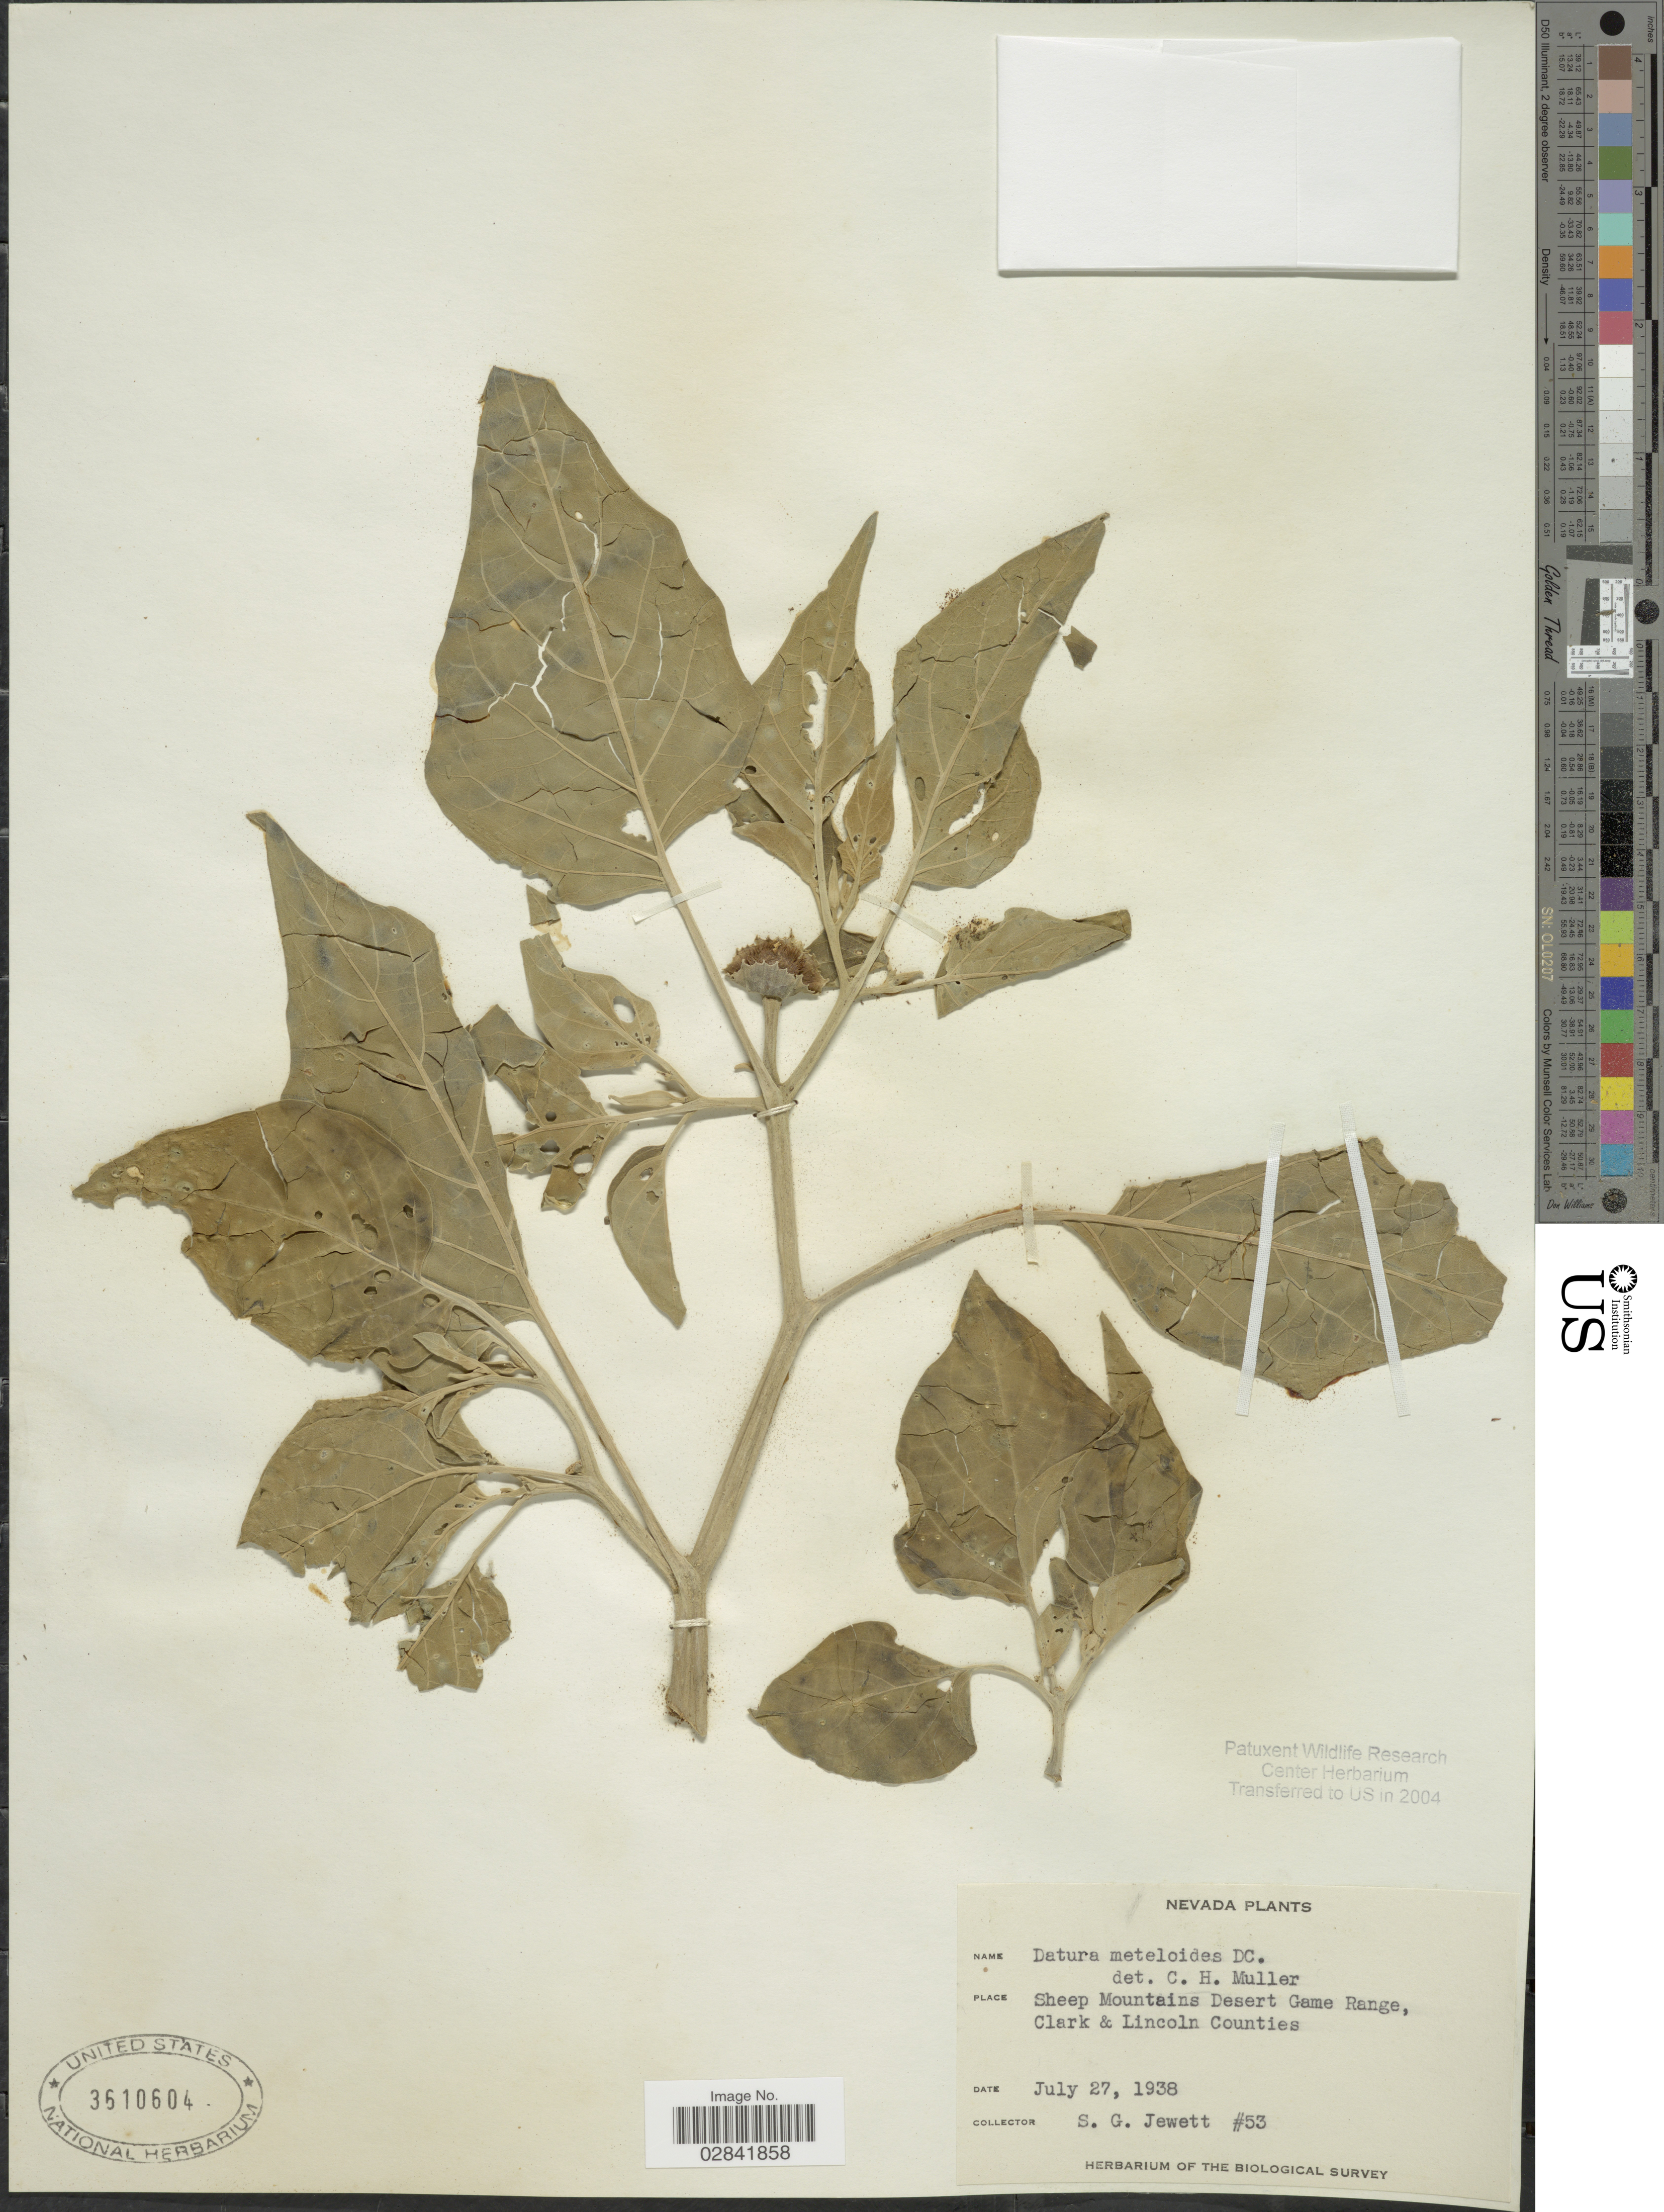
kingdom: Plantae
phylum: Tracheophyta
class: Magnoliopsida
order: Solanales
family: Solanaceae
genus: Datura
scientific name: Datura innoxia subsp. quinquecuspidata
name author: (Torr.) A.S. Barclay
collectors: S. Jewett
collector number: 53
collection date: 1938-07-27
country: United States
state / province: Nevada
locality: Sheep Mountains Desert Game Range, Clark & Lincoln Counties.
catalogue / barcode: US 3610604